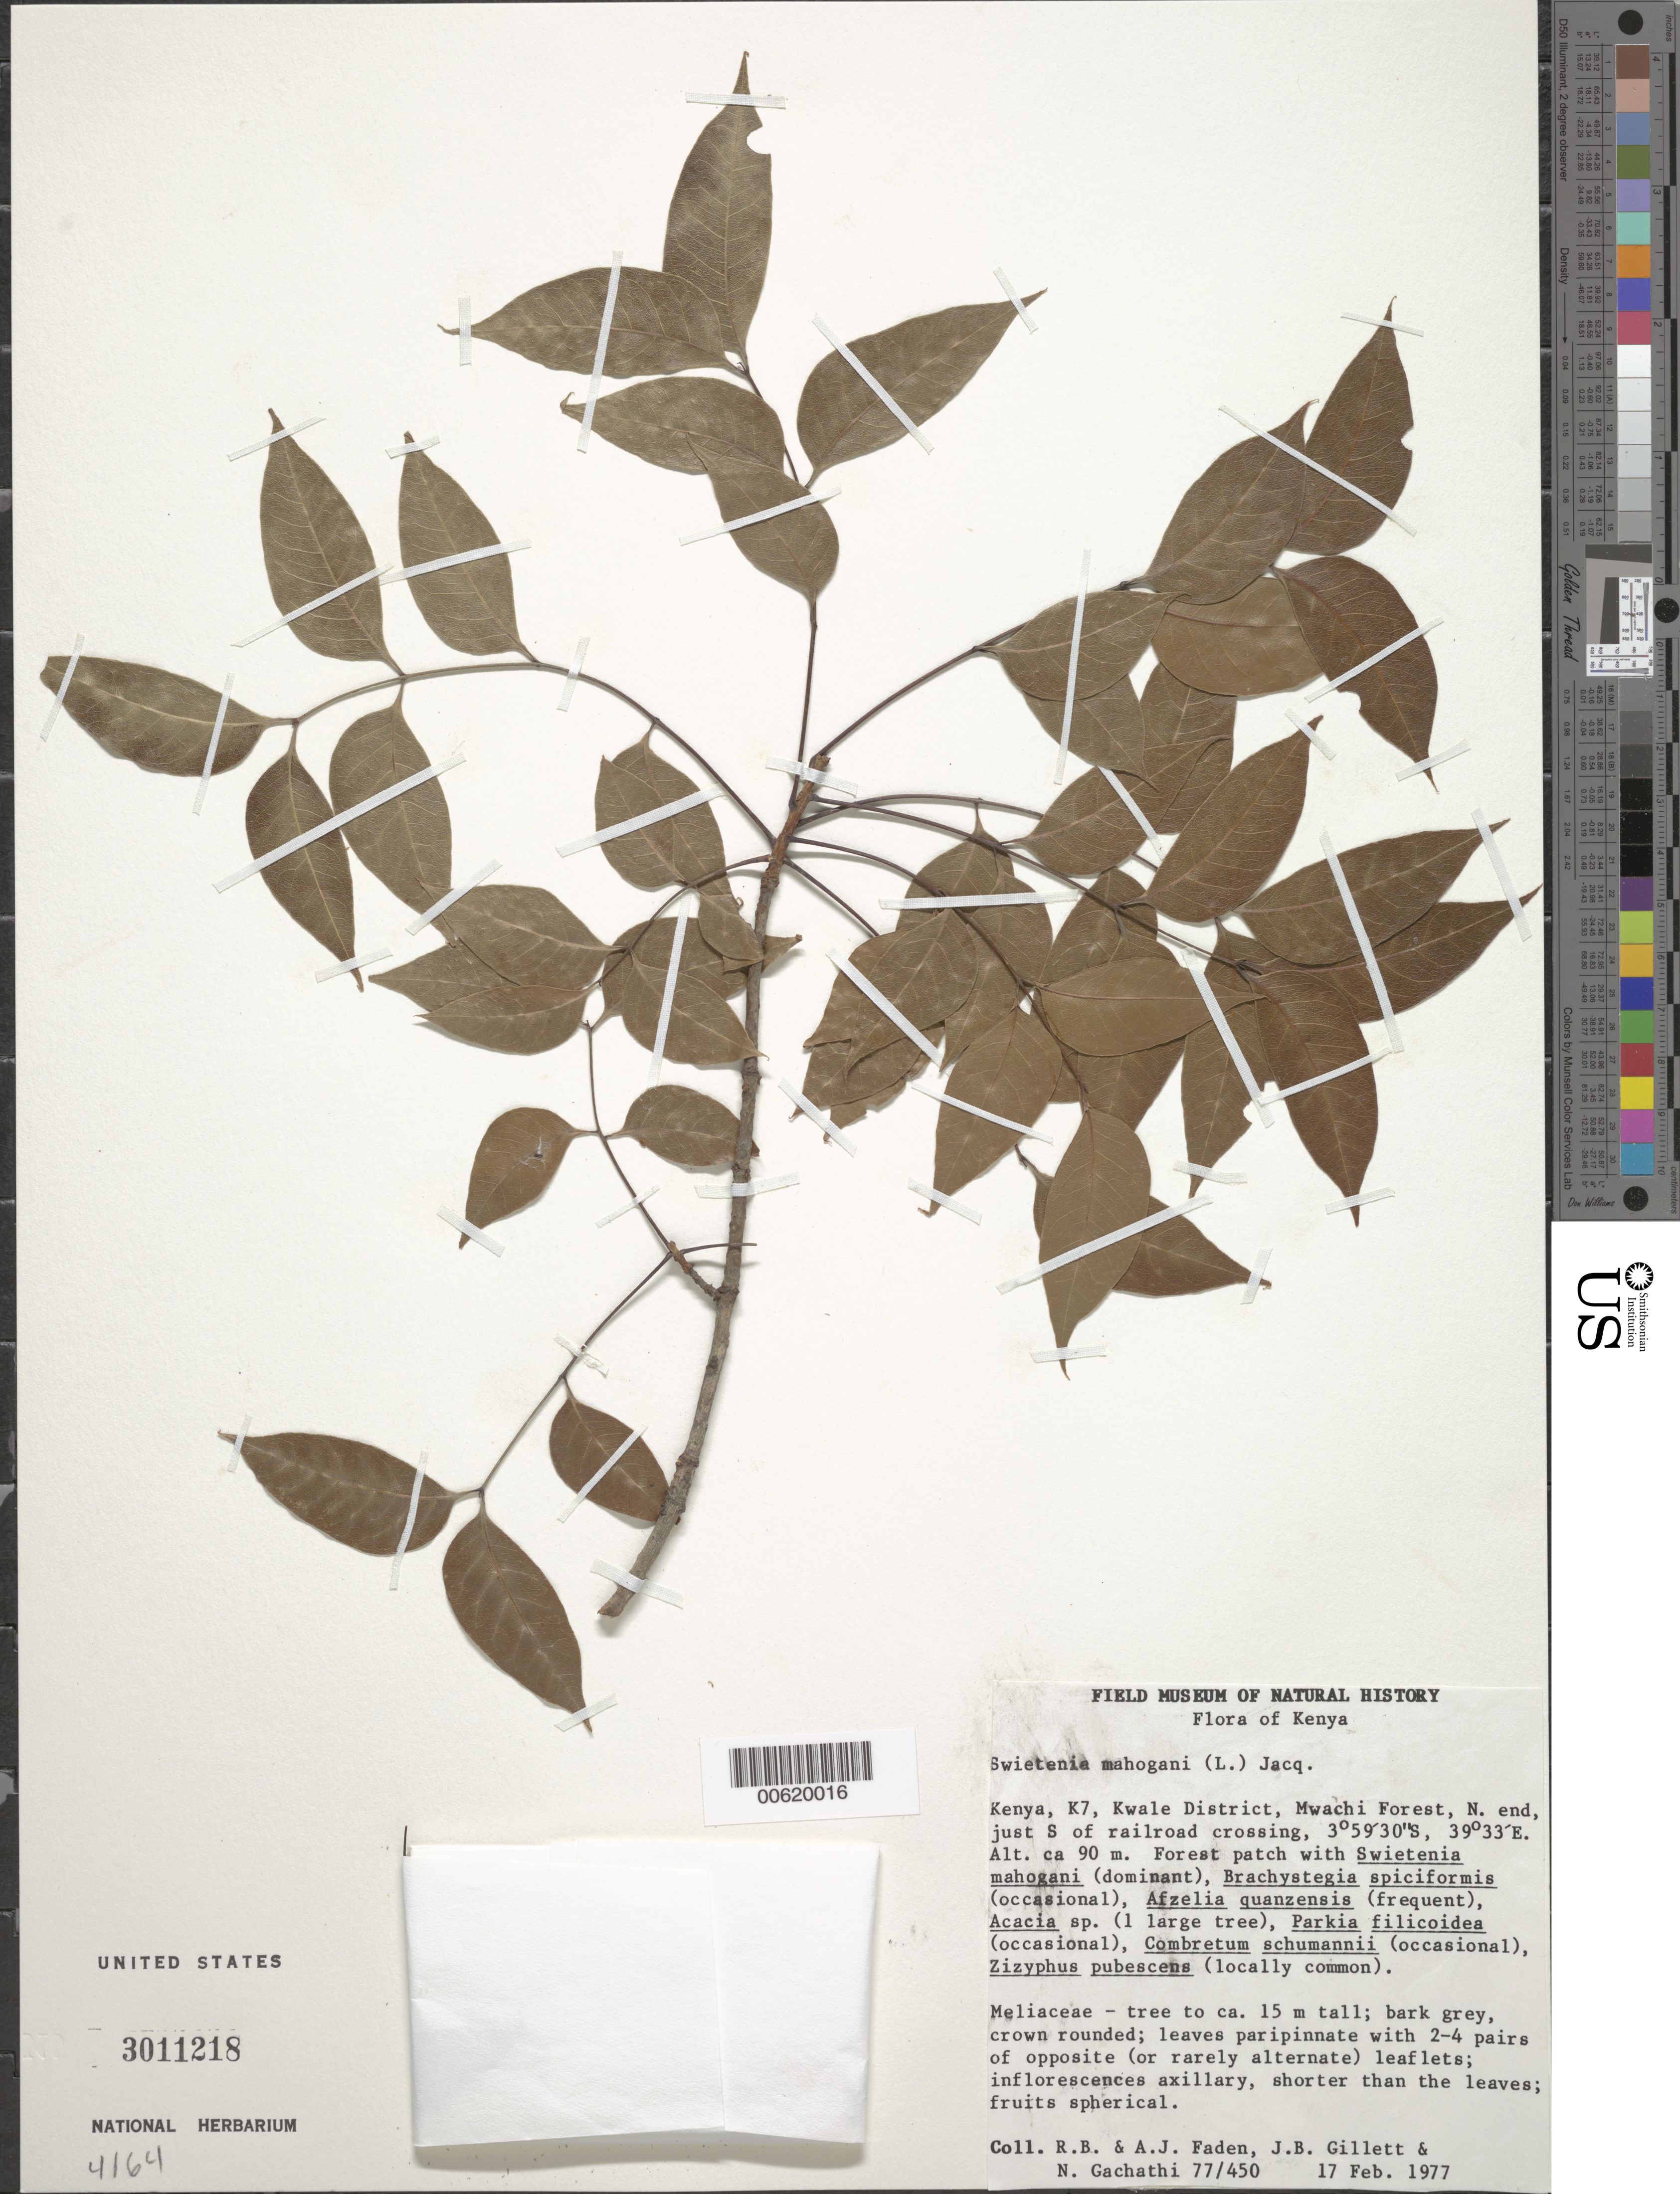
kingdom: Plantae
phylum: Tracheophyta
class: Magnoliopsida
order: Sapindales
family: Meliaceae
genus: Swietenia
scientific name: Swietenia mahagoni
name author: (L.) Jacq.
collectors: R. B. Faden & A. J. Faden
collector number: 77/450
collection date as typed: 17 Feb 1977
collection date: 1977-02-17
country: Kenya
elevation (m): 90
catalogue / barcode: US 3011218